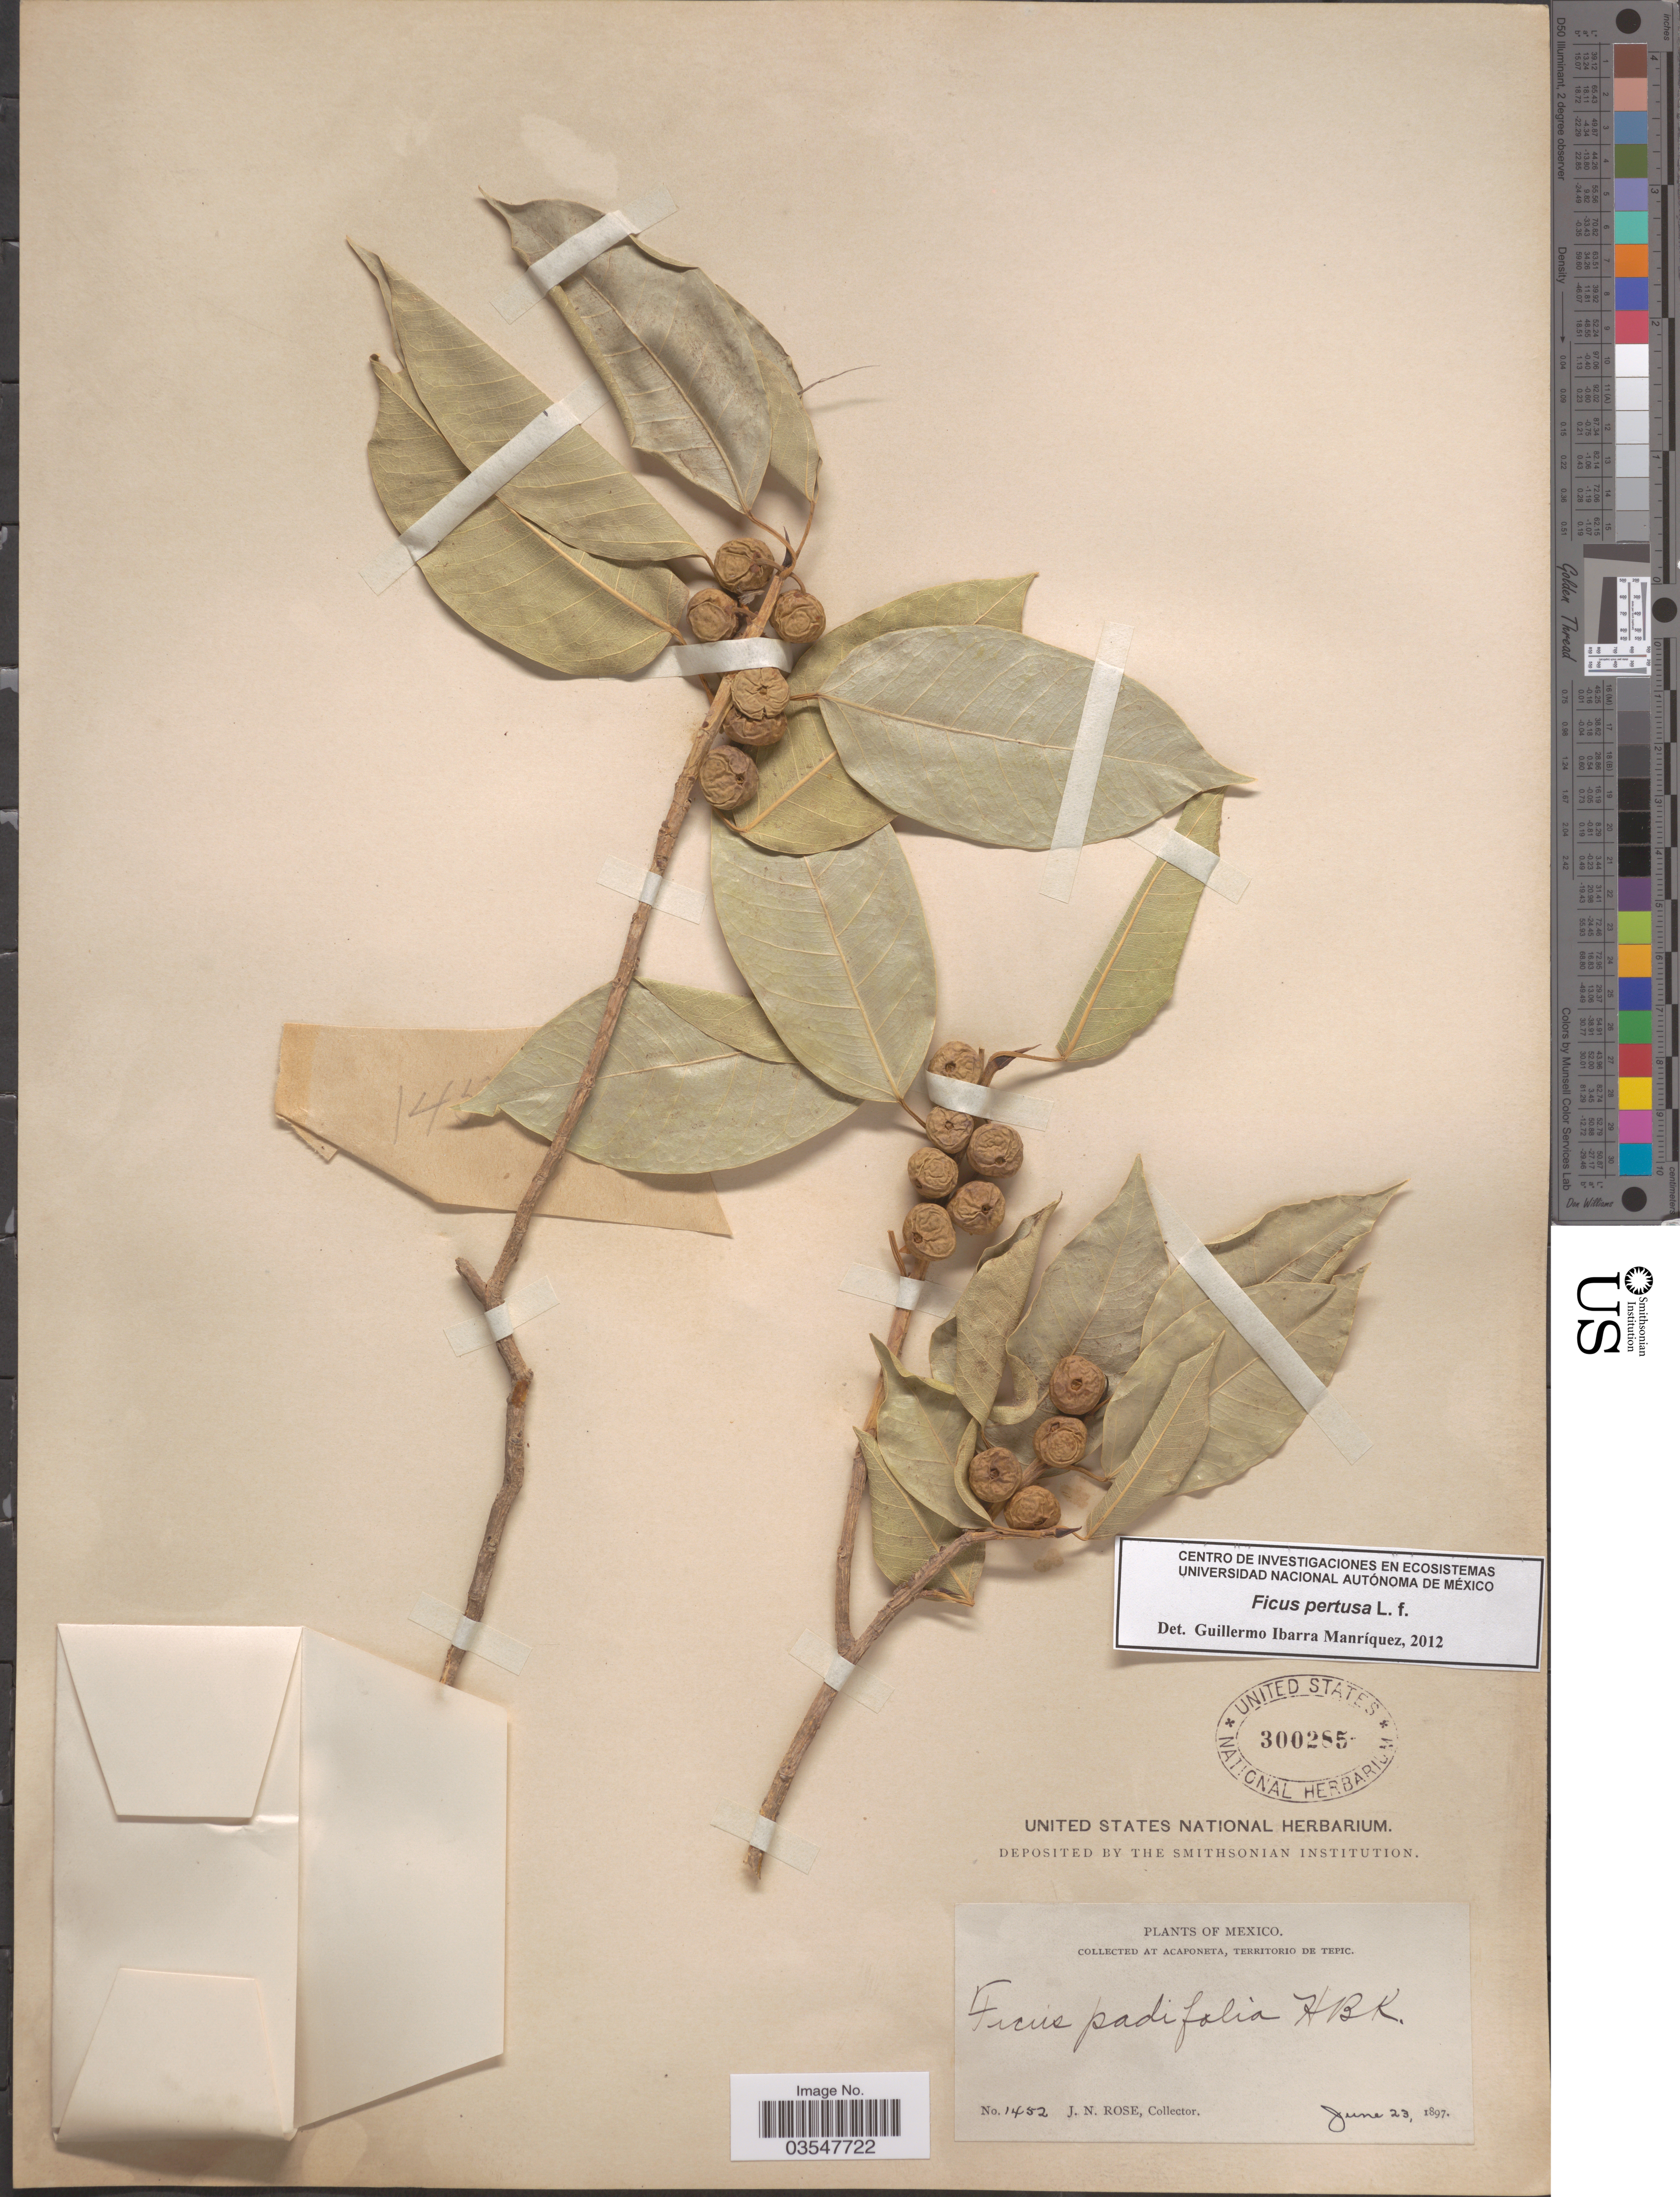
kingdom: Plantae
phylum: Tracheophyta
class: Magnoliopsida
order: Rosales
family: Moraceae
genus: Ficus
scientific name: Ficus pertusa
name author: L. f.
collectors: J. N. Rose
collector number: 1452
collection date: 1897-06-23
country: Mexico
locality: At Acaponeta, Territorio de Tepic.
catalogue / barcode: US 300285